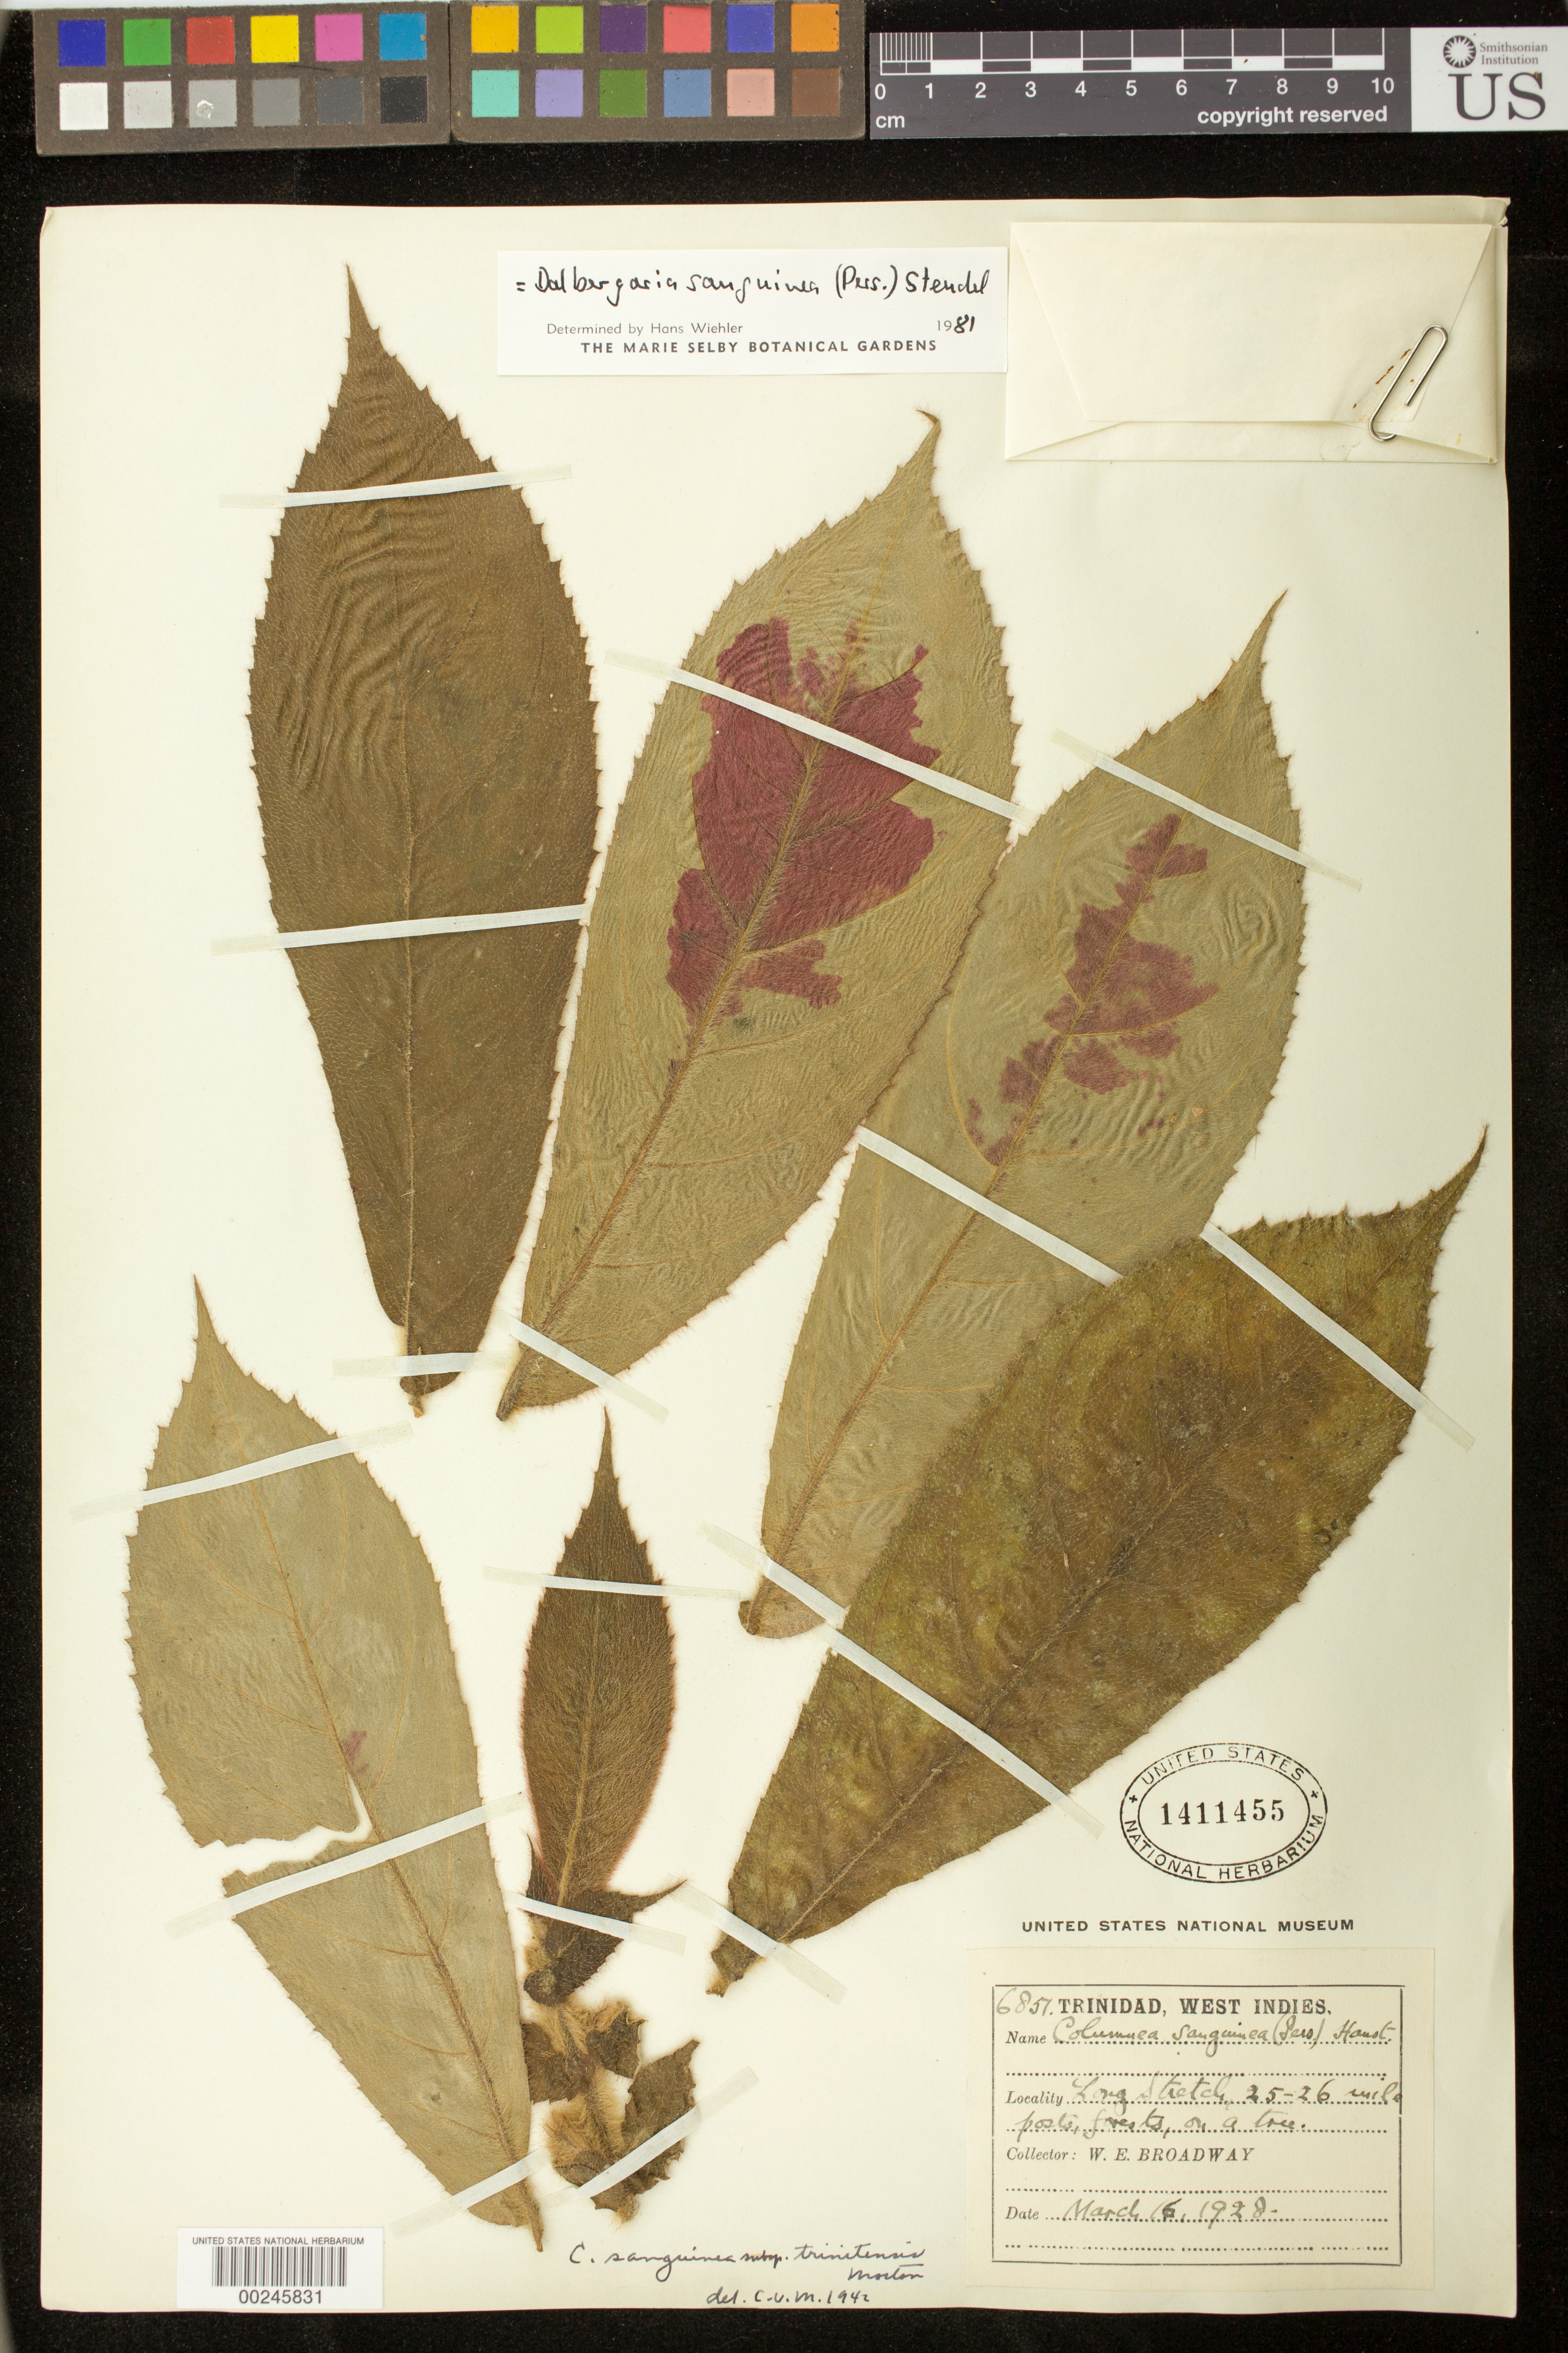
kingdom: Plantae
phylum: Tracheophyta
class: Magnoliopsida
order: Lamiales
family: Gesneriaceae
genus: Columnea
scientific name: Columnea sanguinea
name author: (Pers.) Hanst.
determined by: Skog, Laurence E.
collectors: W. E. Broadway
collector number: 6851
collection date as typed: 16 Mar 1928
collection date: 1928-03-16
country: Trinidad and Tobago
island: Trinidad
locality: Long Stretch, 25-26 mile posts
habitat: Forests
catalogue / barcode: US 1411455